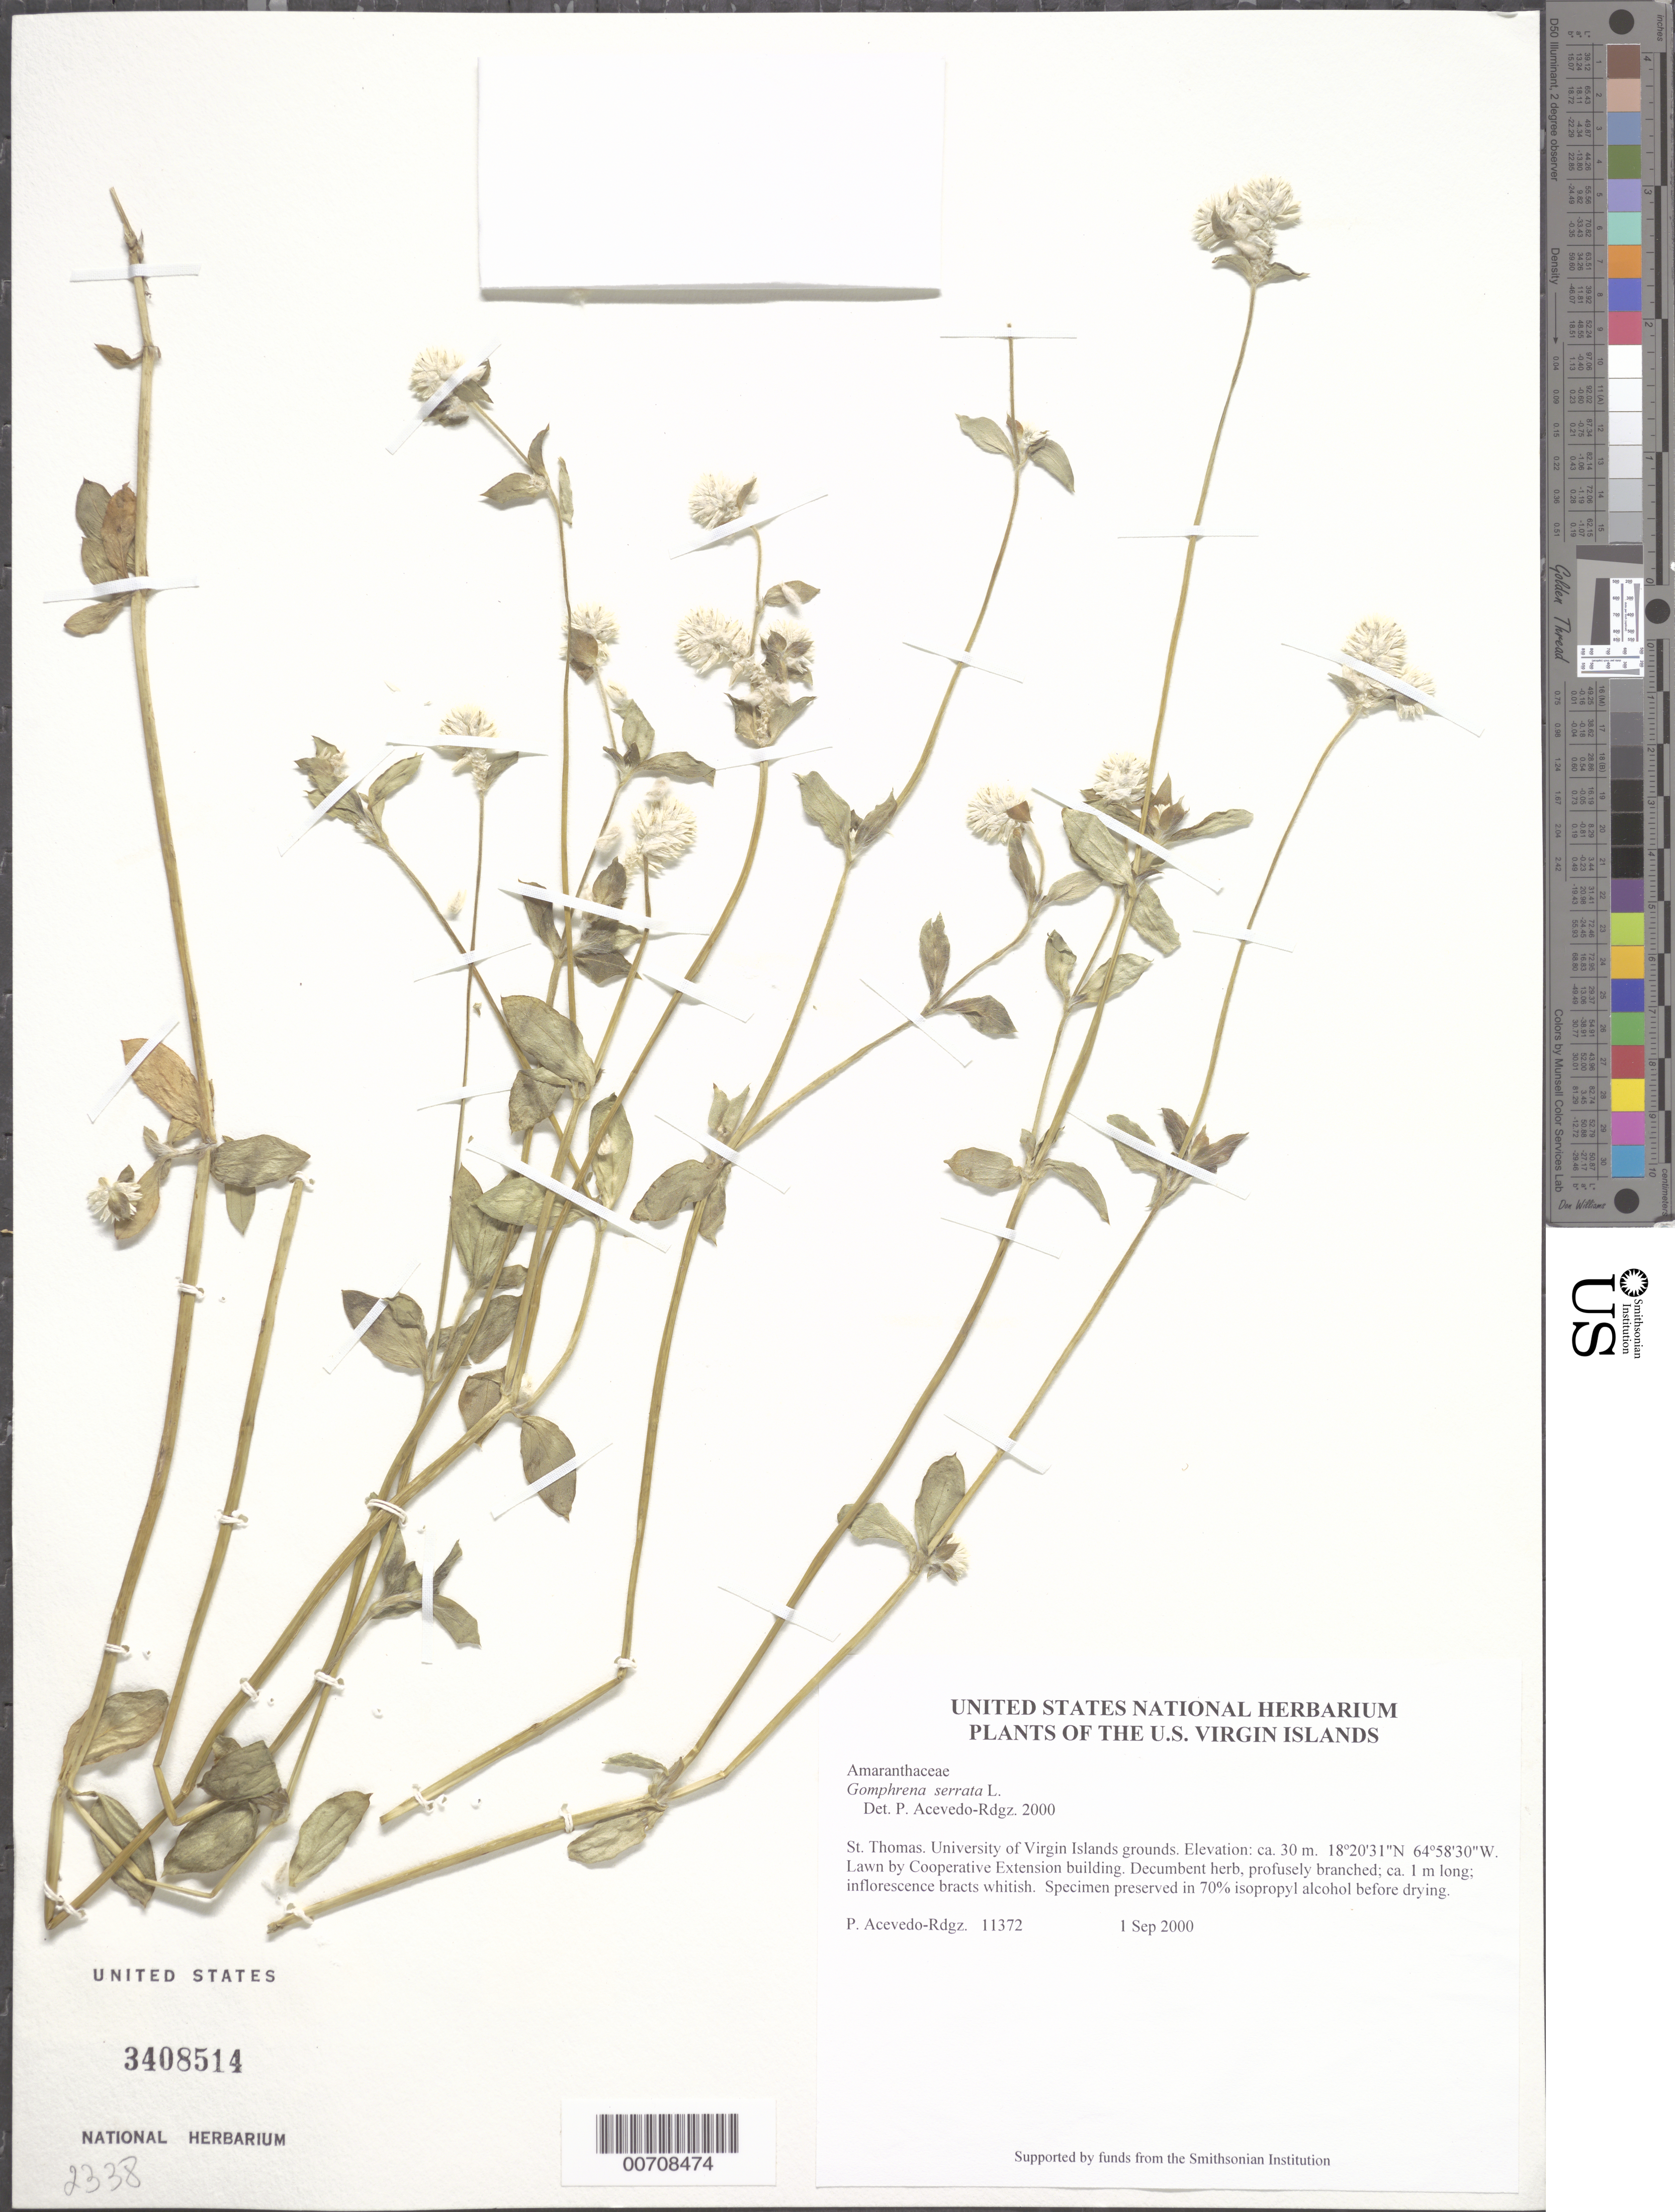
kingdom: Plantae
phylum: Tracheophyta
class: Magnoliopsida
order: Caryophyllales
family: Amaranthaceae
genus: Gomphrena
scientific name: Gomphrena serrata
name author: L.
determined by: Acevedo-Rodríguez, P., (BOT), Smithsonian Institution - National Museum of Natural History (UNITED STATES)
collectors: P. Acevedo-Rodr.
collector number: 11372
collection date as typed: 01 Sep 2000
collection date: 2000-09-01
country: U.S. Virgin Islands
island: St. Thomas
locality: University of Virgin Islands grounds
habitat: Lawn by Cooperative Extension building.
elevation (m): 30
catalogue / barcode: US 3408514